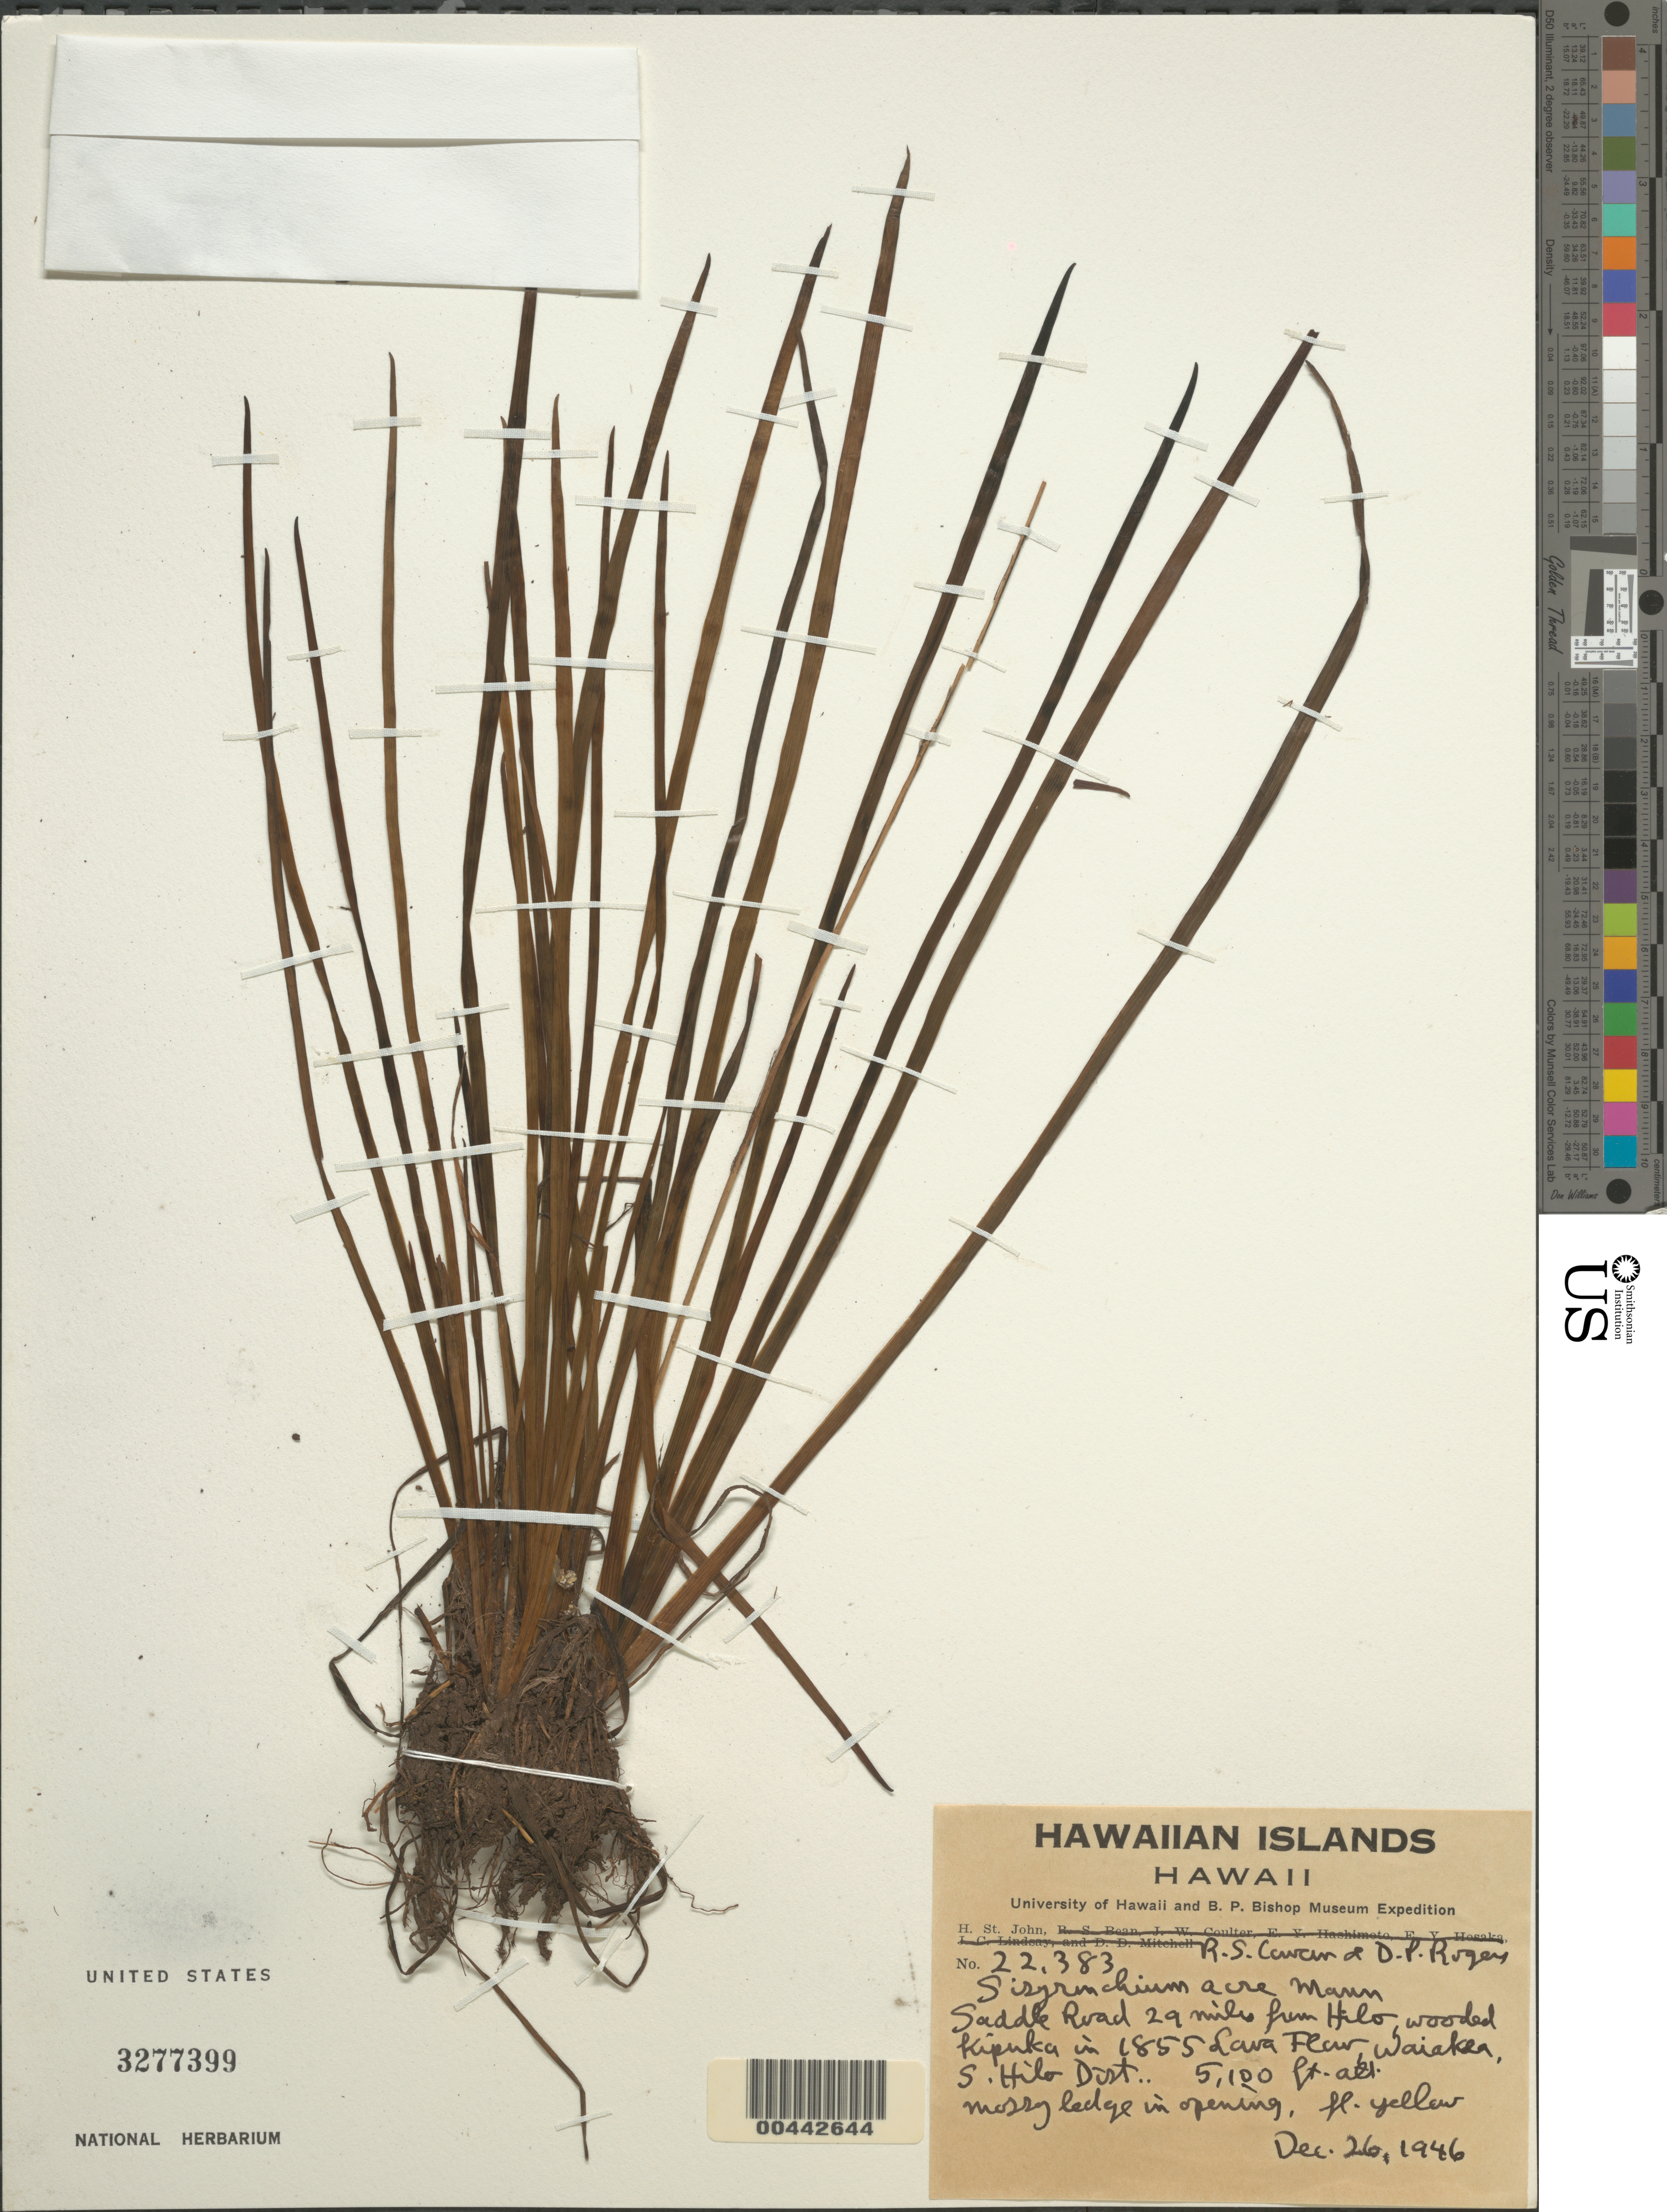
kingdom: Plantae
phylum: Tracheophyta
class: Liliopsida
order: Asparagales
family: Iridaceae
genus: Sisyrinchium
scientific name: Sisyrinchium acre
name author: H. Mann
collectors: H. St. John, R. S. Cowan & D. Rogers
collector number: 22383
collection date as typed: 26 Dec 1946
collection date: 1946-12-26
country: United States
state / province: Hawaii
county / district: Hawaii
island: Hawaii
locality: Saddle Road 29 mi from Hilo, in 1855 Lava Flow, Waiakea, S Hilo District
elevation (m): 1554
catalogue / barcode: US 3277399